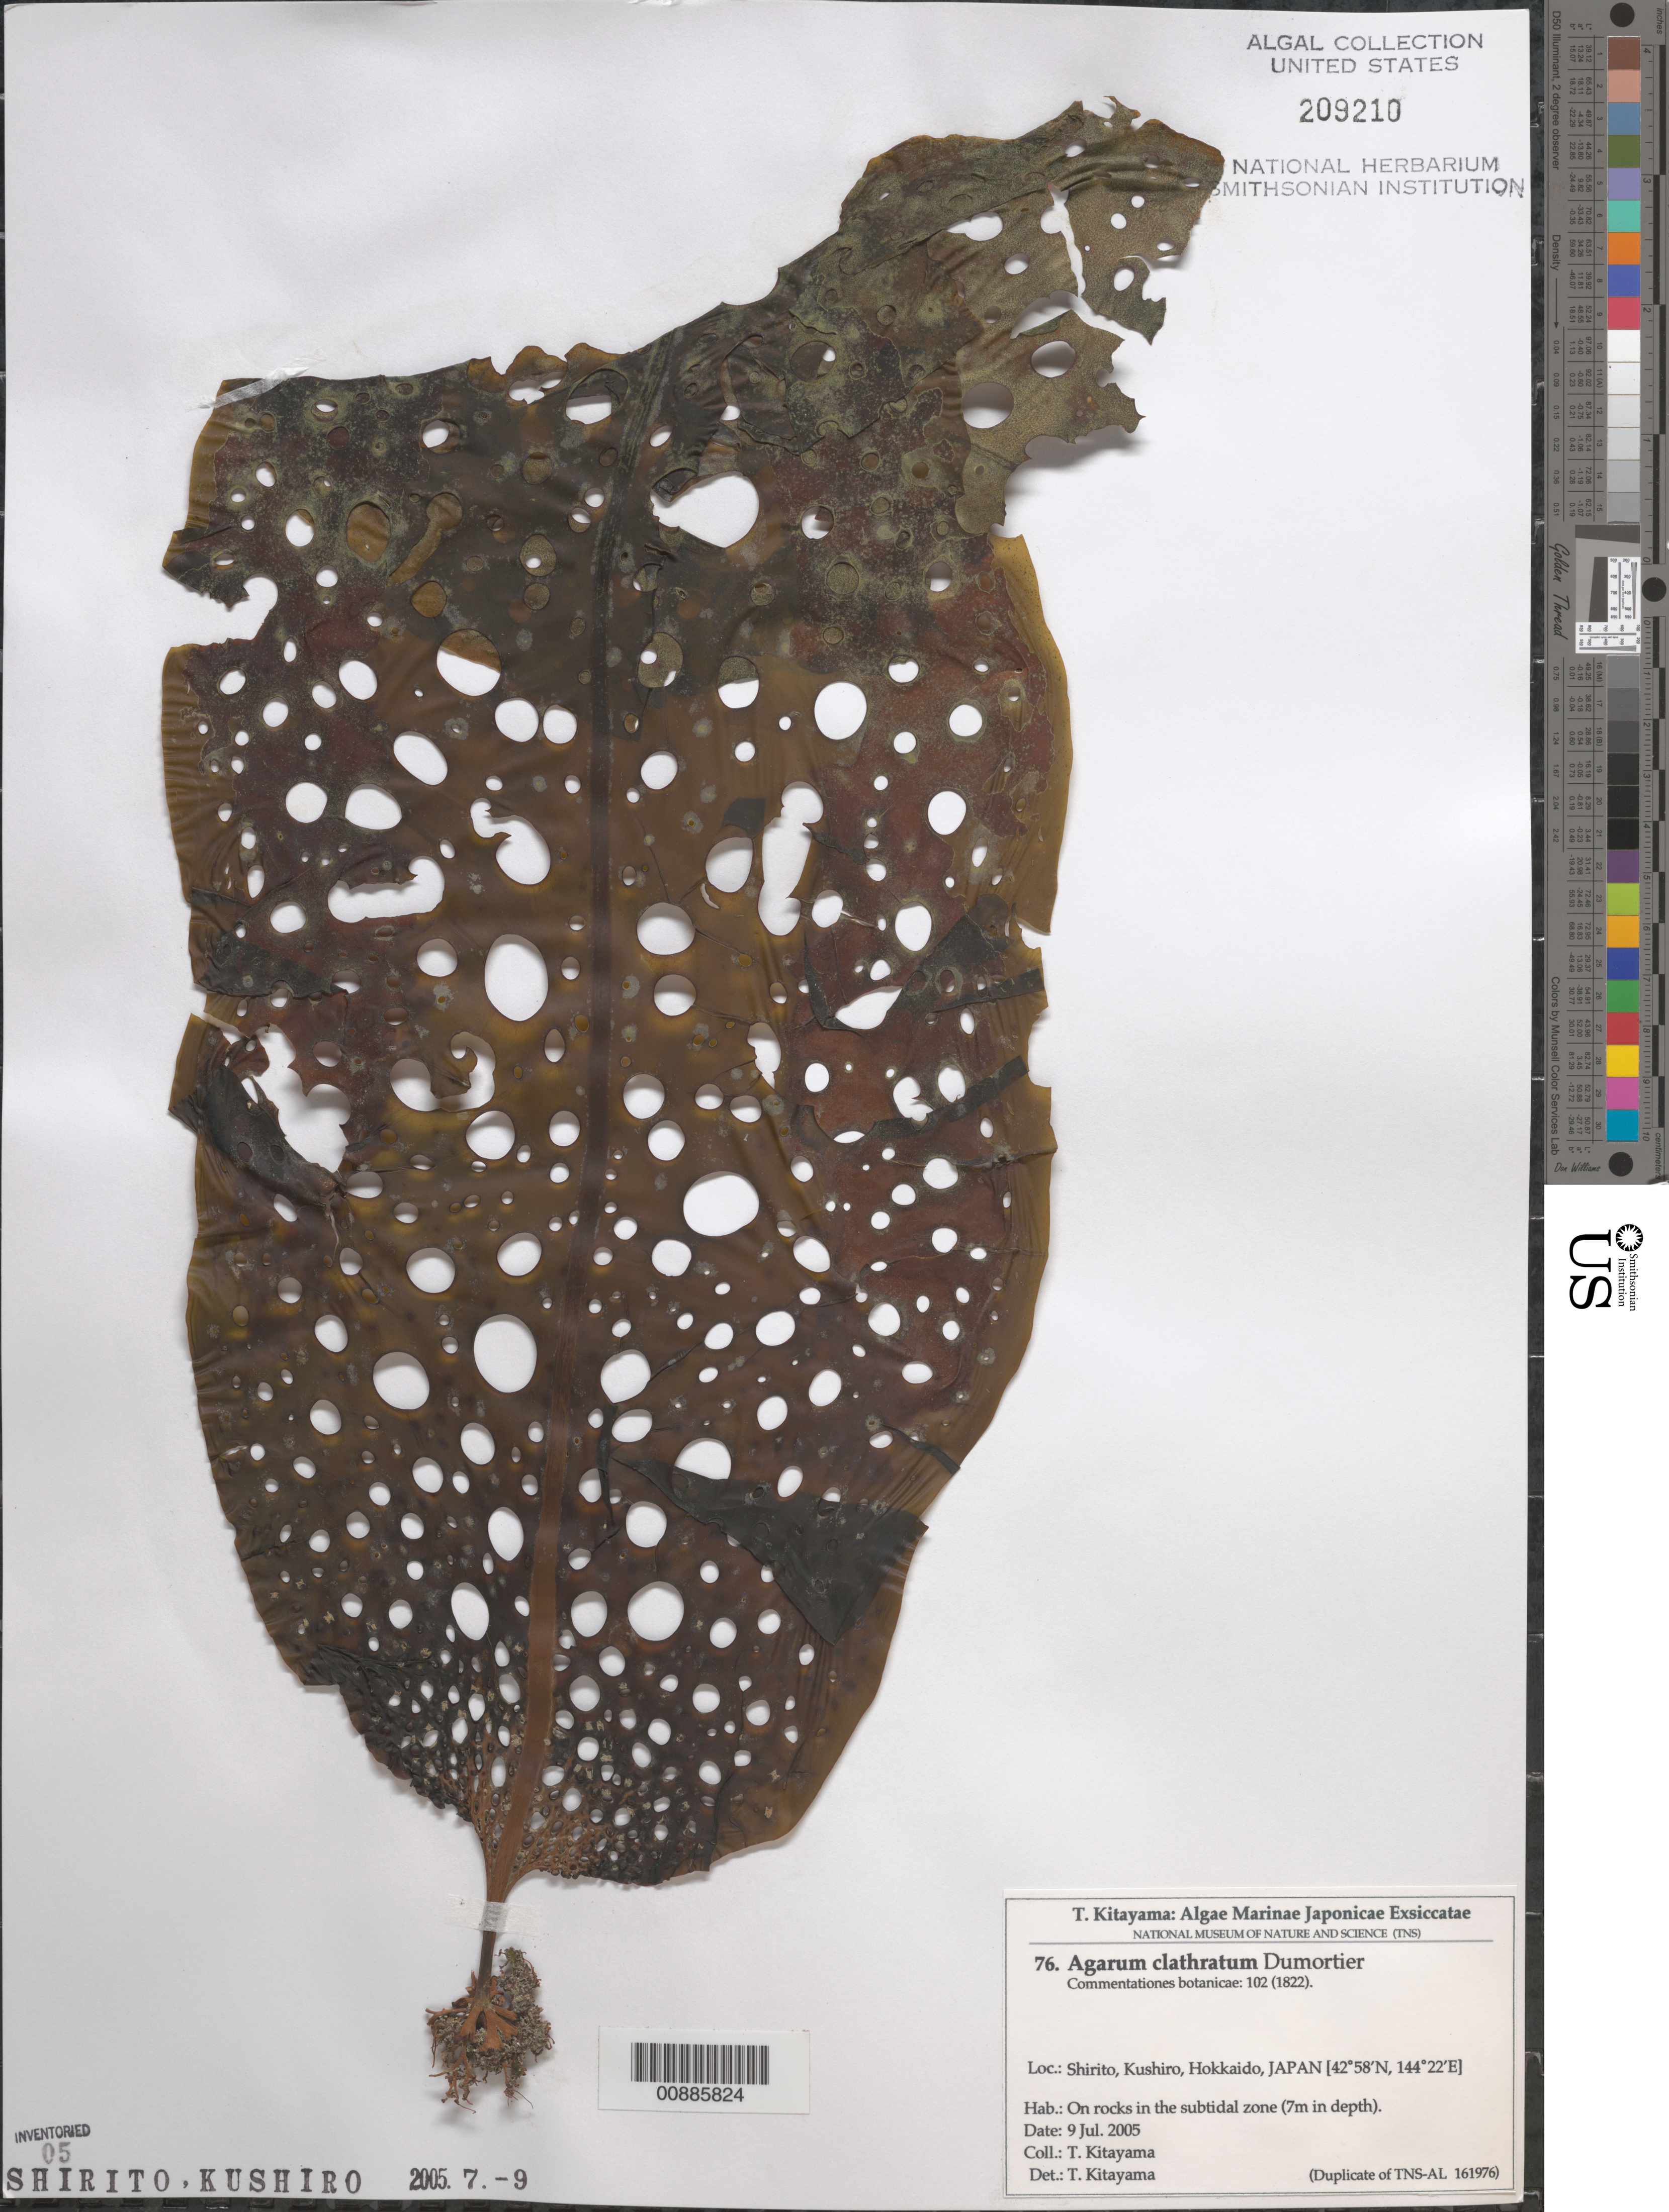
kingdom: Chromista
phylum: Ochrophyta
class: Phaeophyceae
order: Laminariales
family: Costariaceae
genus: Agarum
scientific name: Agarum clathratum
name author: Dumortier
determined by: Kitayama, T.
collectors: T. Kitayama & H. Yamauchi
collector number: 76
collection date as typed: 09 Jul 2005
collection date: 2005-07-09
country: Japan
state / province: Hokkaido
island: Hokkaido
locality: Shirito, Kushiro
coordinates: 42 58' N, 144 22' E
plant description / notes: Kitayama, T., Algae Marinae Japonicae Exsiccatae, Fasc. IV (Nos. 76-100)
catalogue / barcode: US 209210